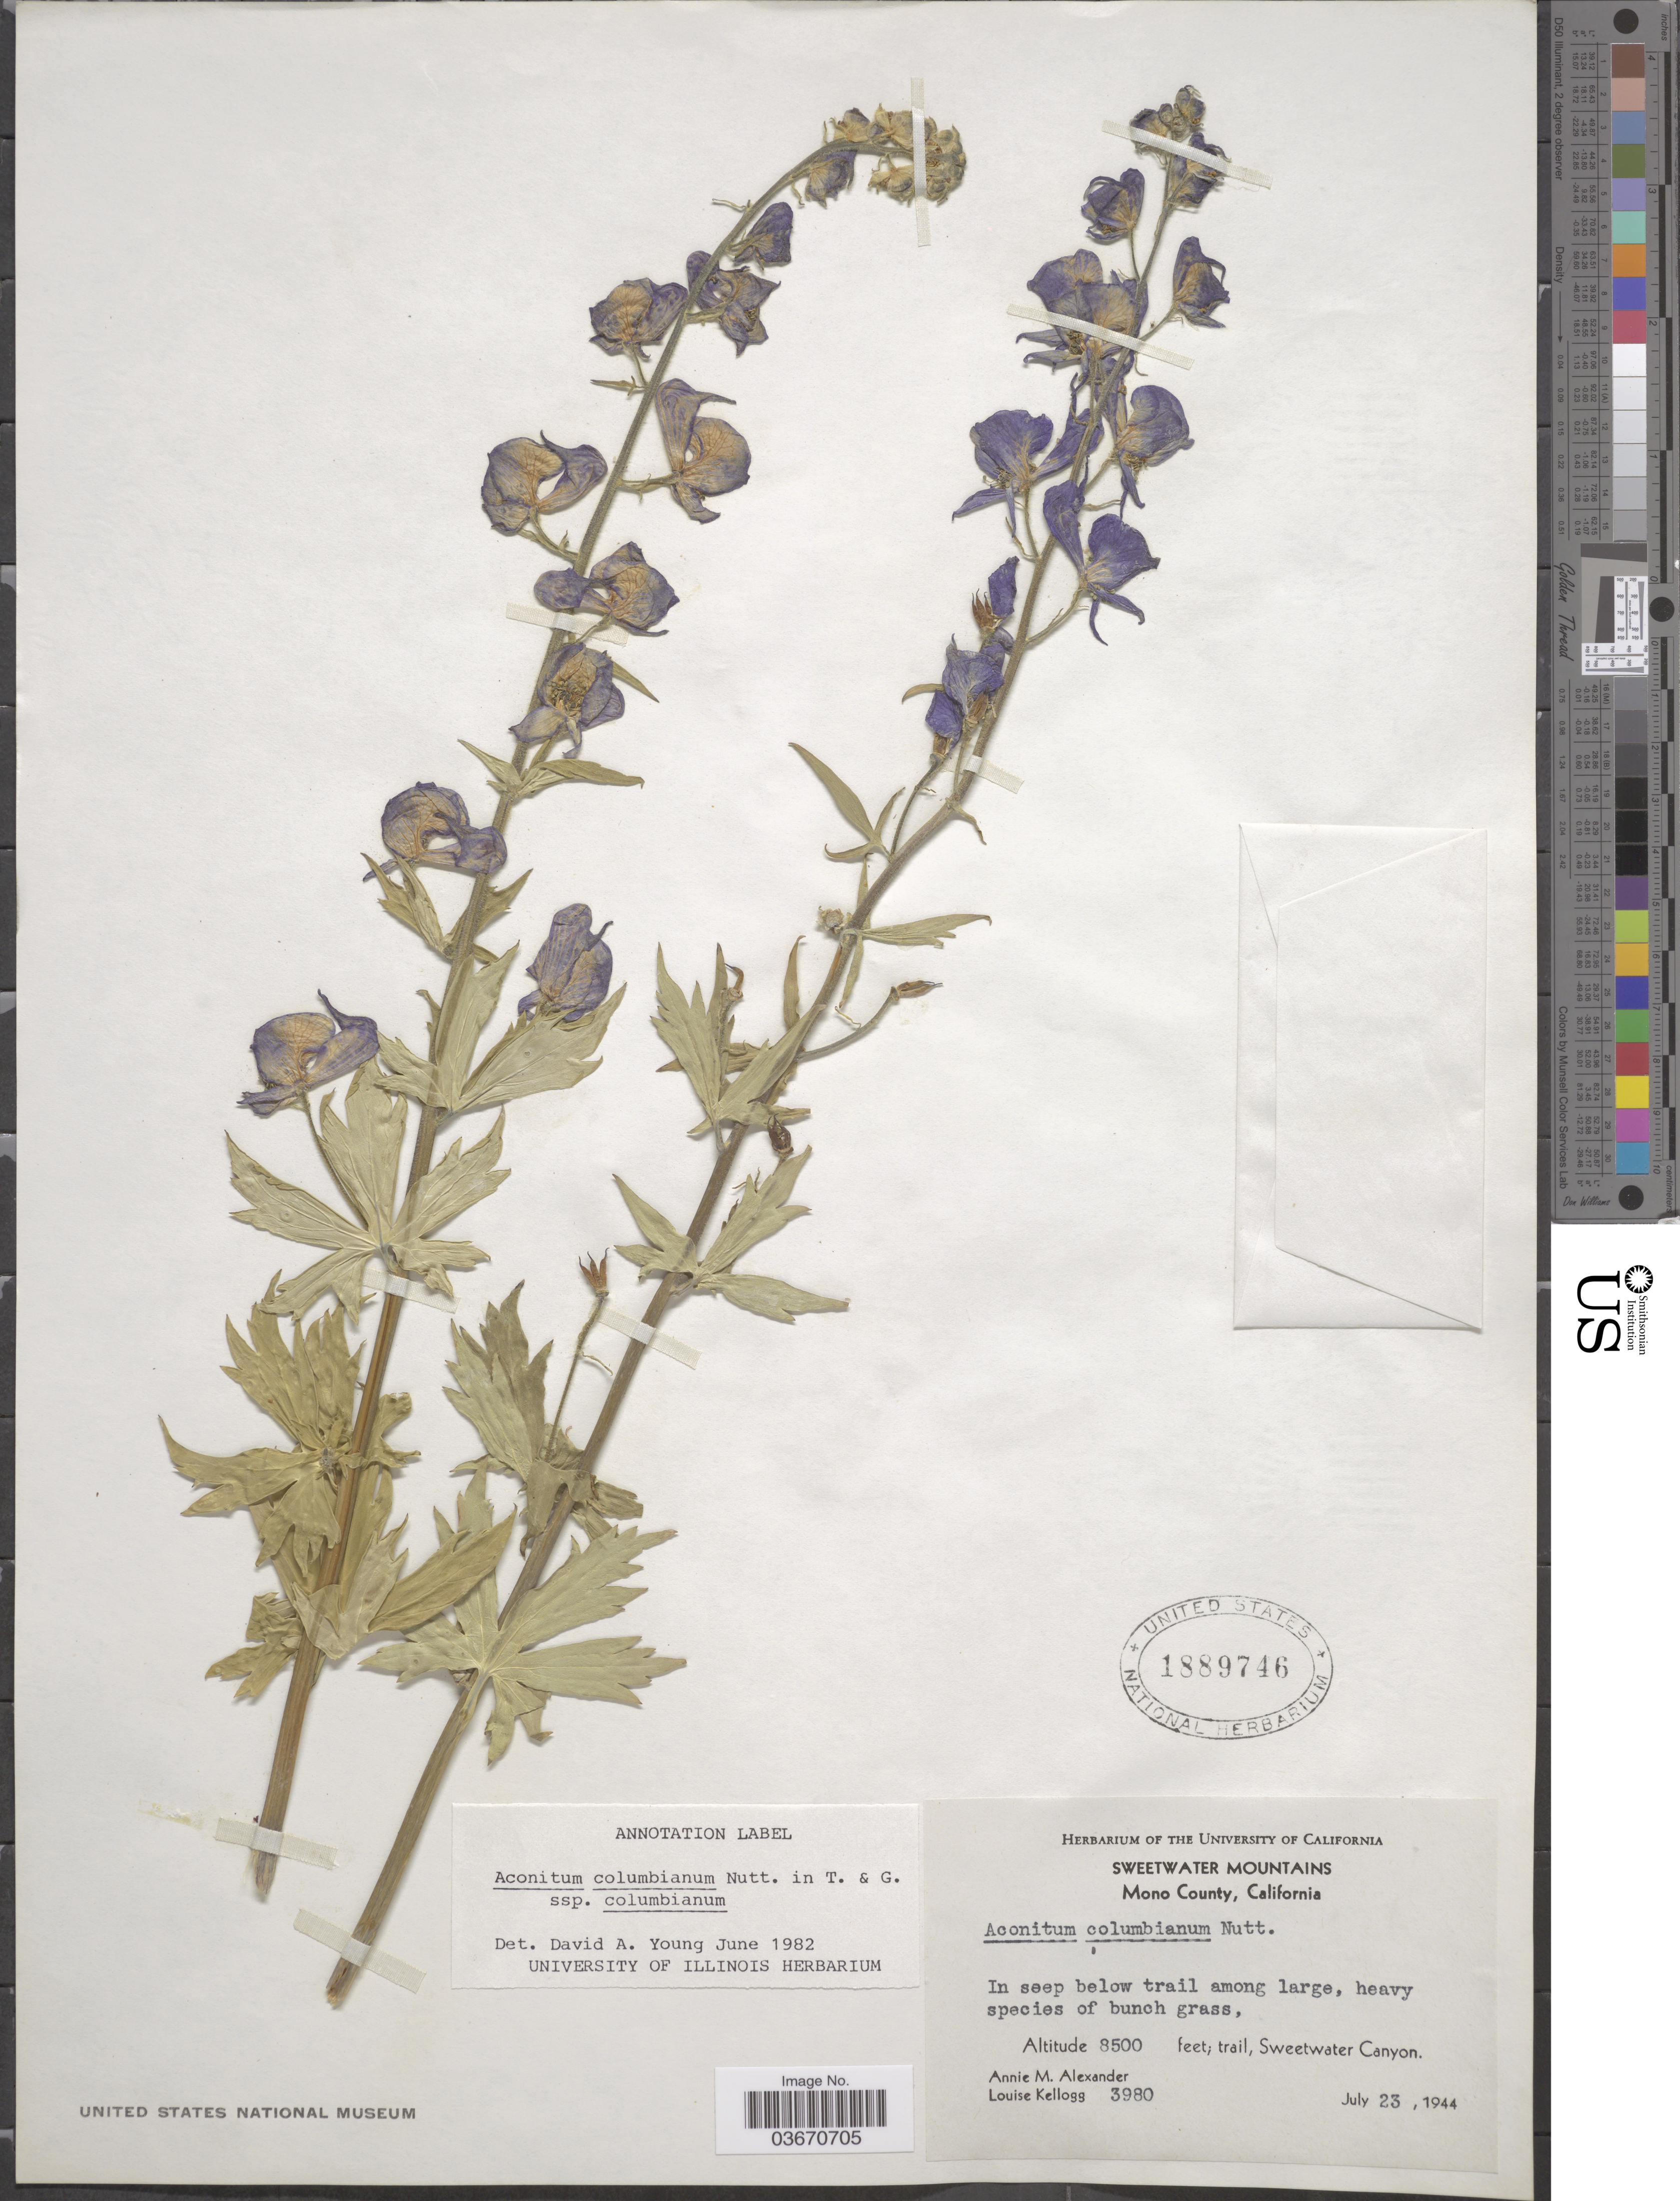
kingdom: Plantae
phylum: Tracheophyta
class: Magnoliopsida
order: Ranunculales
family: Ranunculaceae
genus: Aconitum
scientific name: Aconitum columbianum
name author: Nutt.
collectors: A. M. Alexander & L. Kellogg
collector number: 3980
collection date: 1944-07-23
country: United States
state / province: California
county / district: Mono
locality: Sweetwater Mountains. Mono County. Trail, Sweetwater Canyon.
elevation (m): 2591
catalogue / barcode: US 1889746